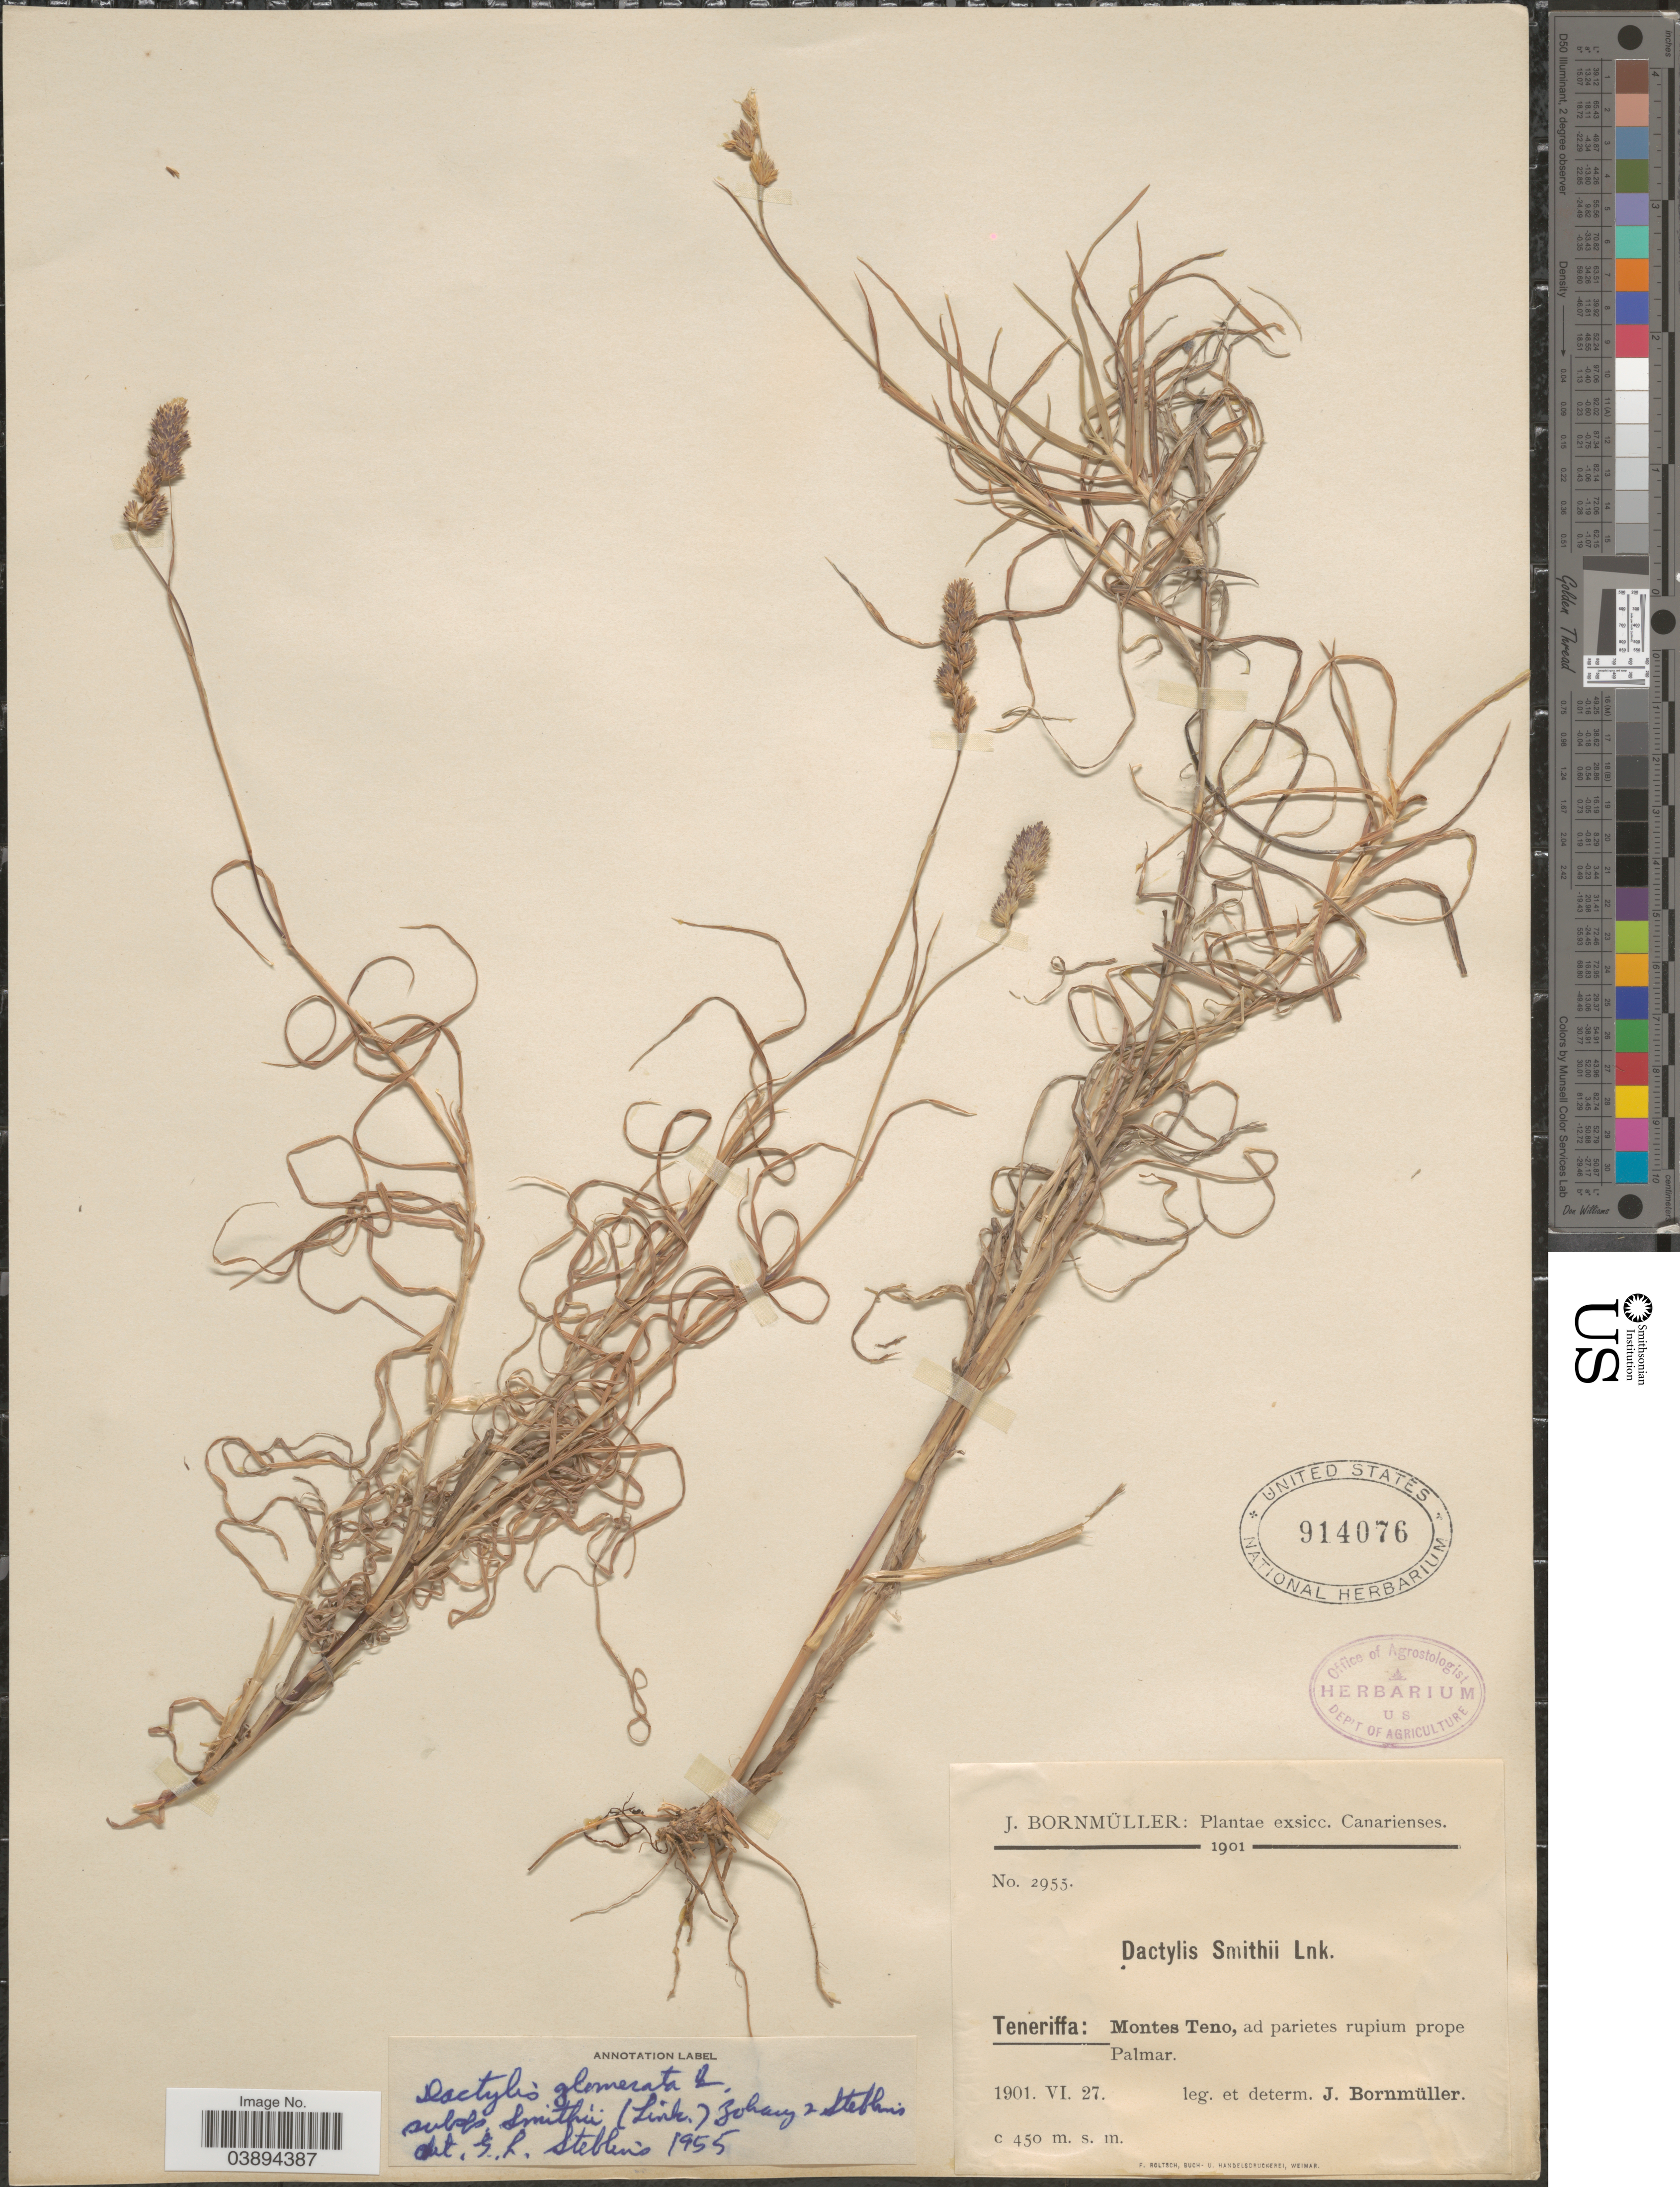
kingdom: Plantae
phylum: Tracheophyta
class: Liliopsida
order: Poales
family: Poaceae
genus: Dactylis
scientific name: Dactylis smithii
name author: Link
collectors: J. Bornmüller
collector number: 2955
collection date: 1901-06-27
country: Spain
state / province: Canarias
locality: Canarienses. Teneriffa: Montes Teno, ad parietes rupium prope Palmar.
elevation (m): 450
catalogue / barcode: US 914076